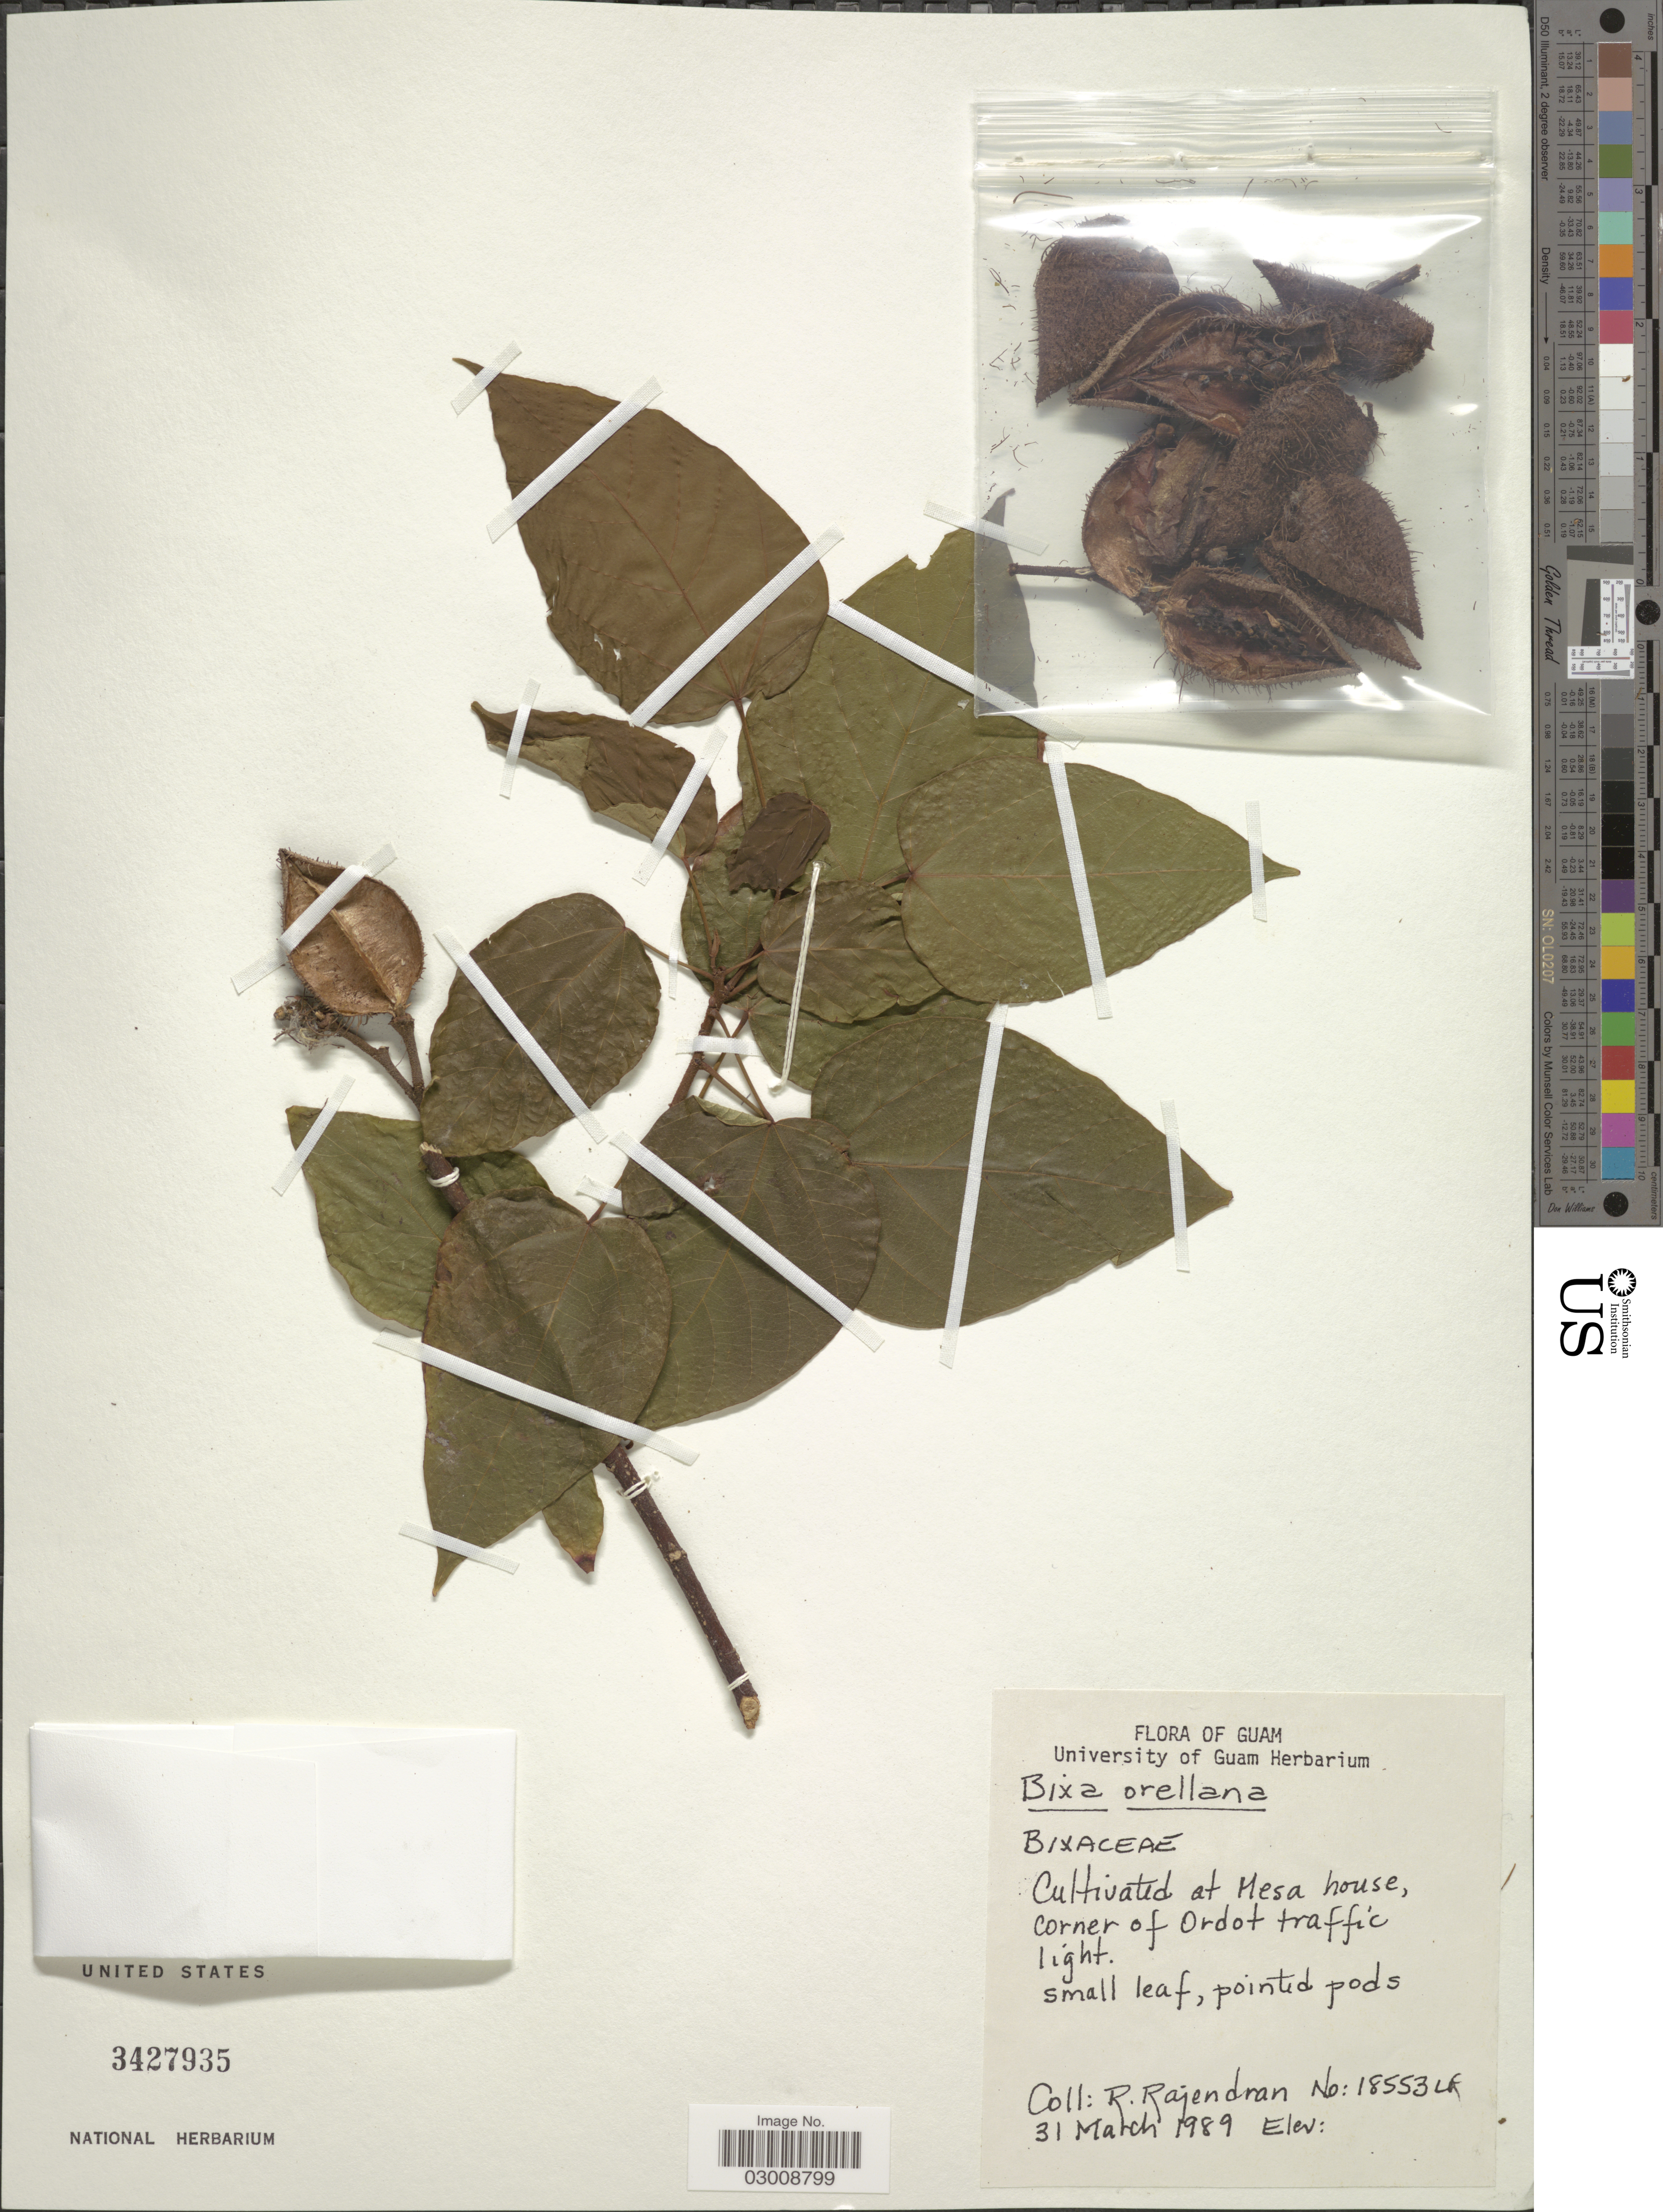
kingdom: Plantae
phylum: Tracheophyta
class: Magnoliopsida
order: Malvales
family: Bixaceae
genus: Bixa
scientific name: Bixa orellana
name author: L.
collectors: R. Rajendran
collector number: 18553LR*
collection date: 1989-03-31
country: Guam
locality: At Mesa House, corner of Ordot traffic light.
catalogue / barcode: US 3427935